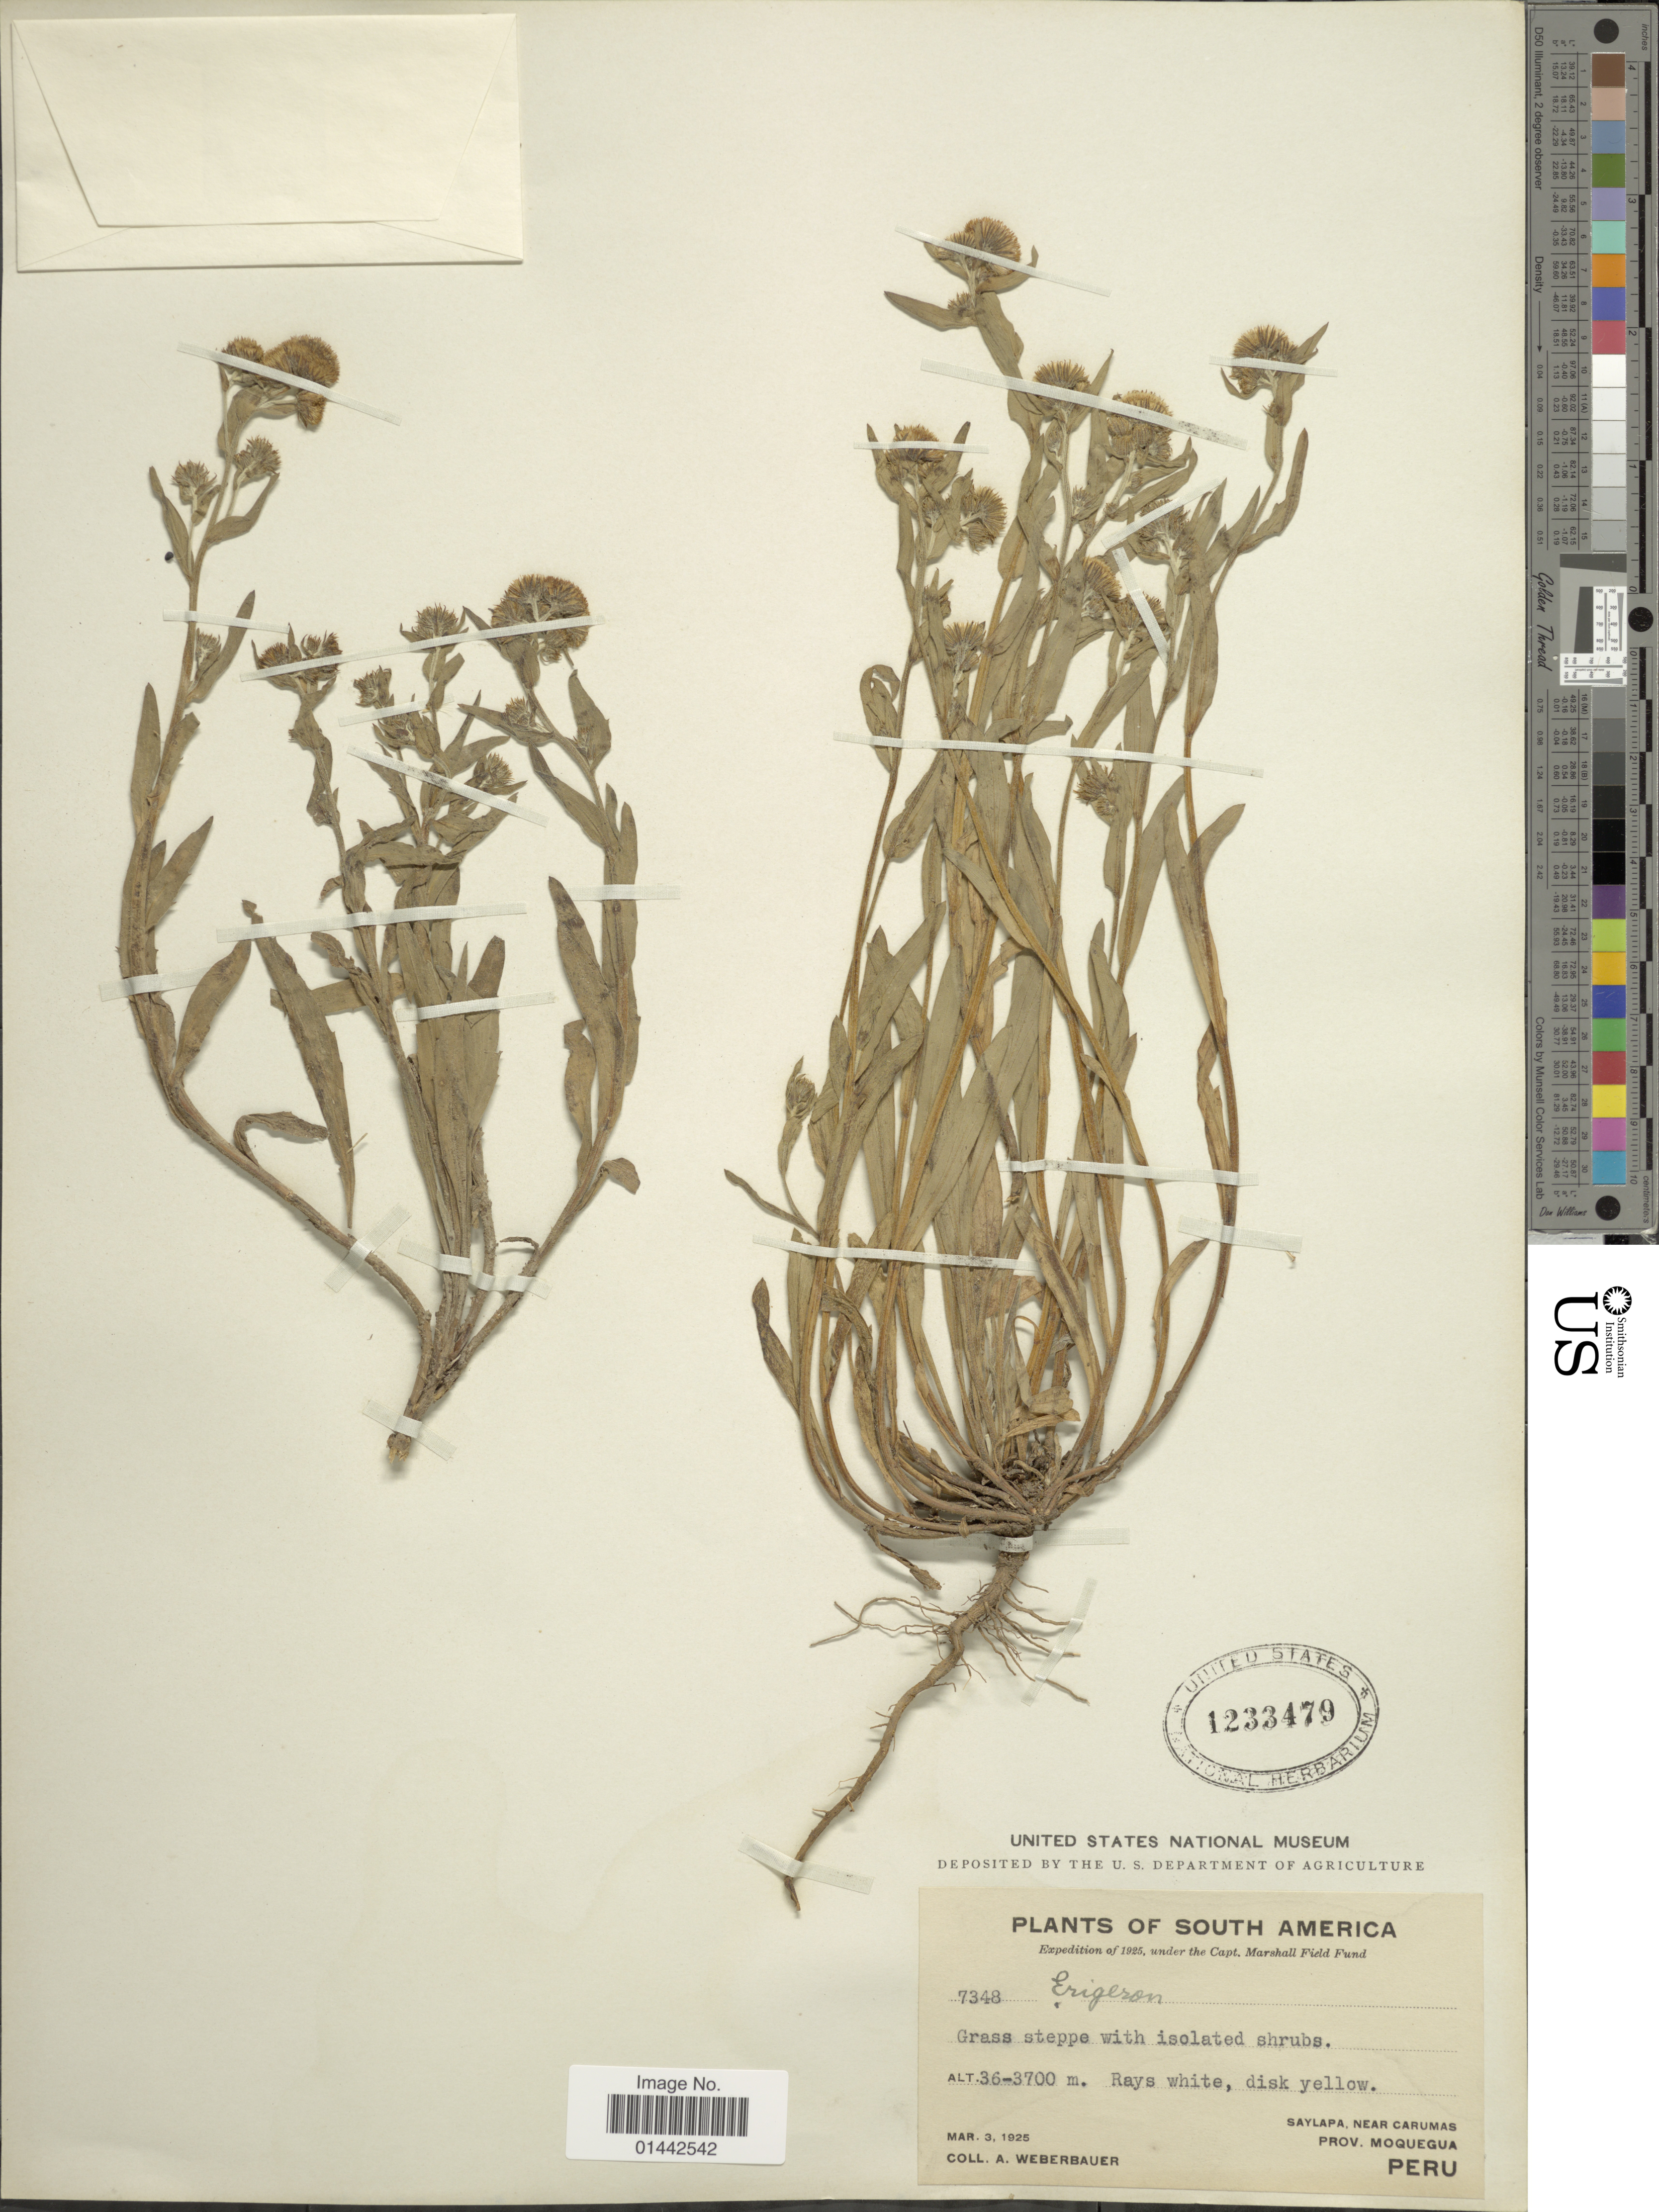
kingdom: Plantae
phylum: Tracheophyta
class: Magnoliopsida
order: Asterales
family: Asteraceae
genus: Erigeron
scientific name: Erigeron sp.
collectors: A. Weberbauer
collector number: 7348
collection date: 1925-03-03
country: Peru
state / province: Moquegua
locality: Saylapa, near Carumas.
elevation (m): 3600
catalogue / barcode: US 1233479